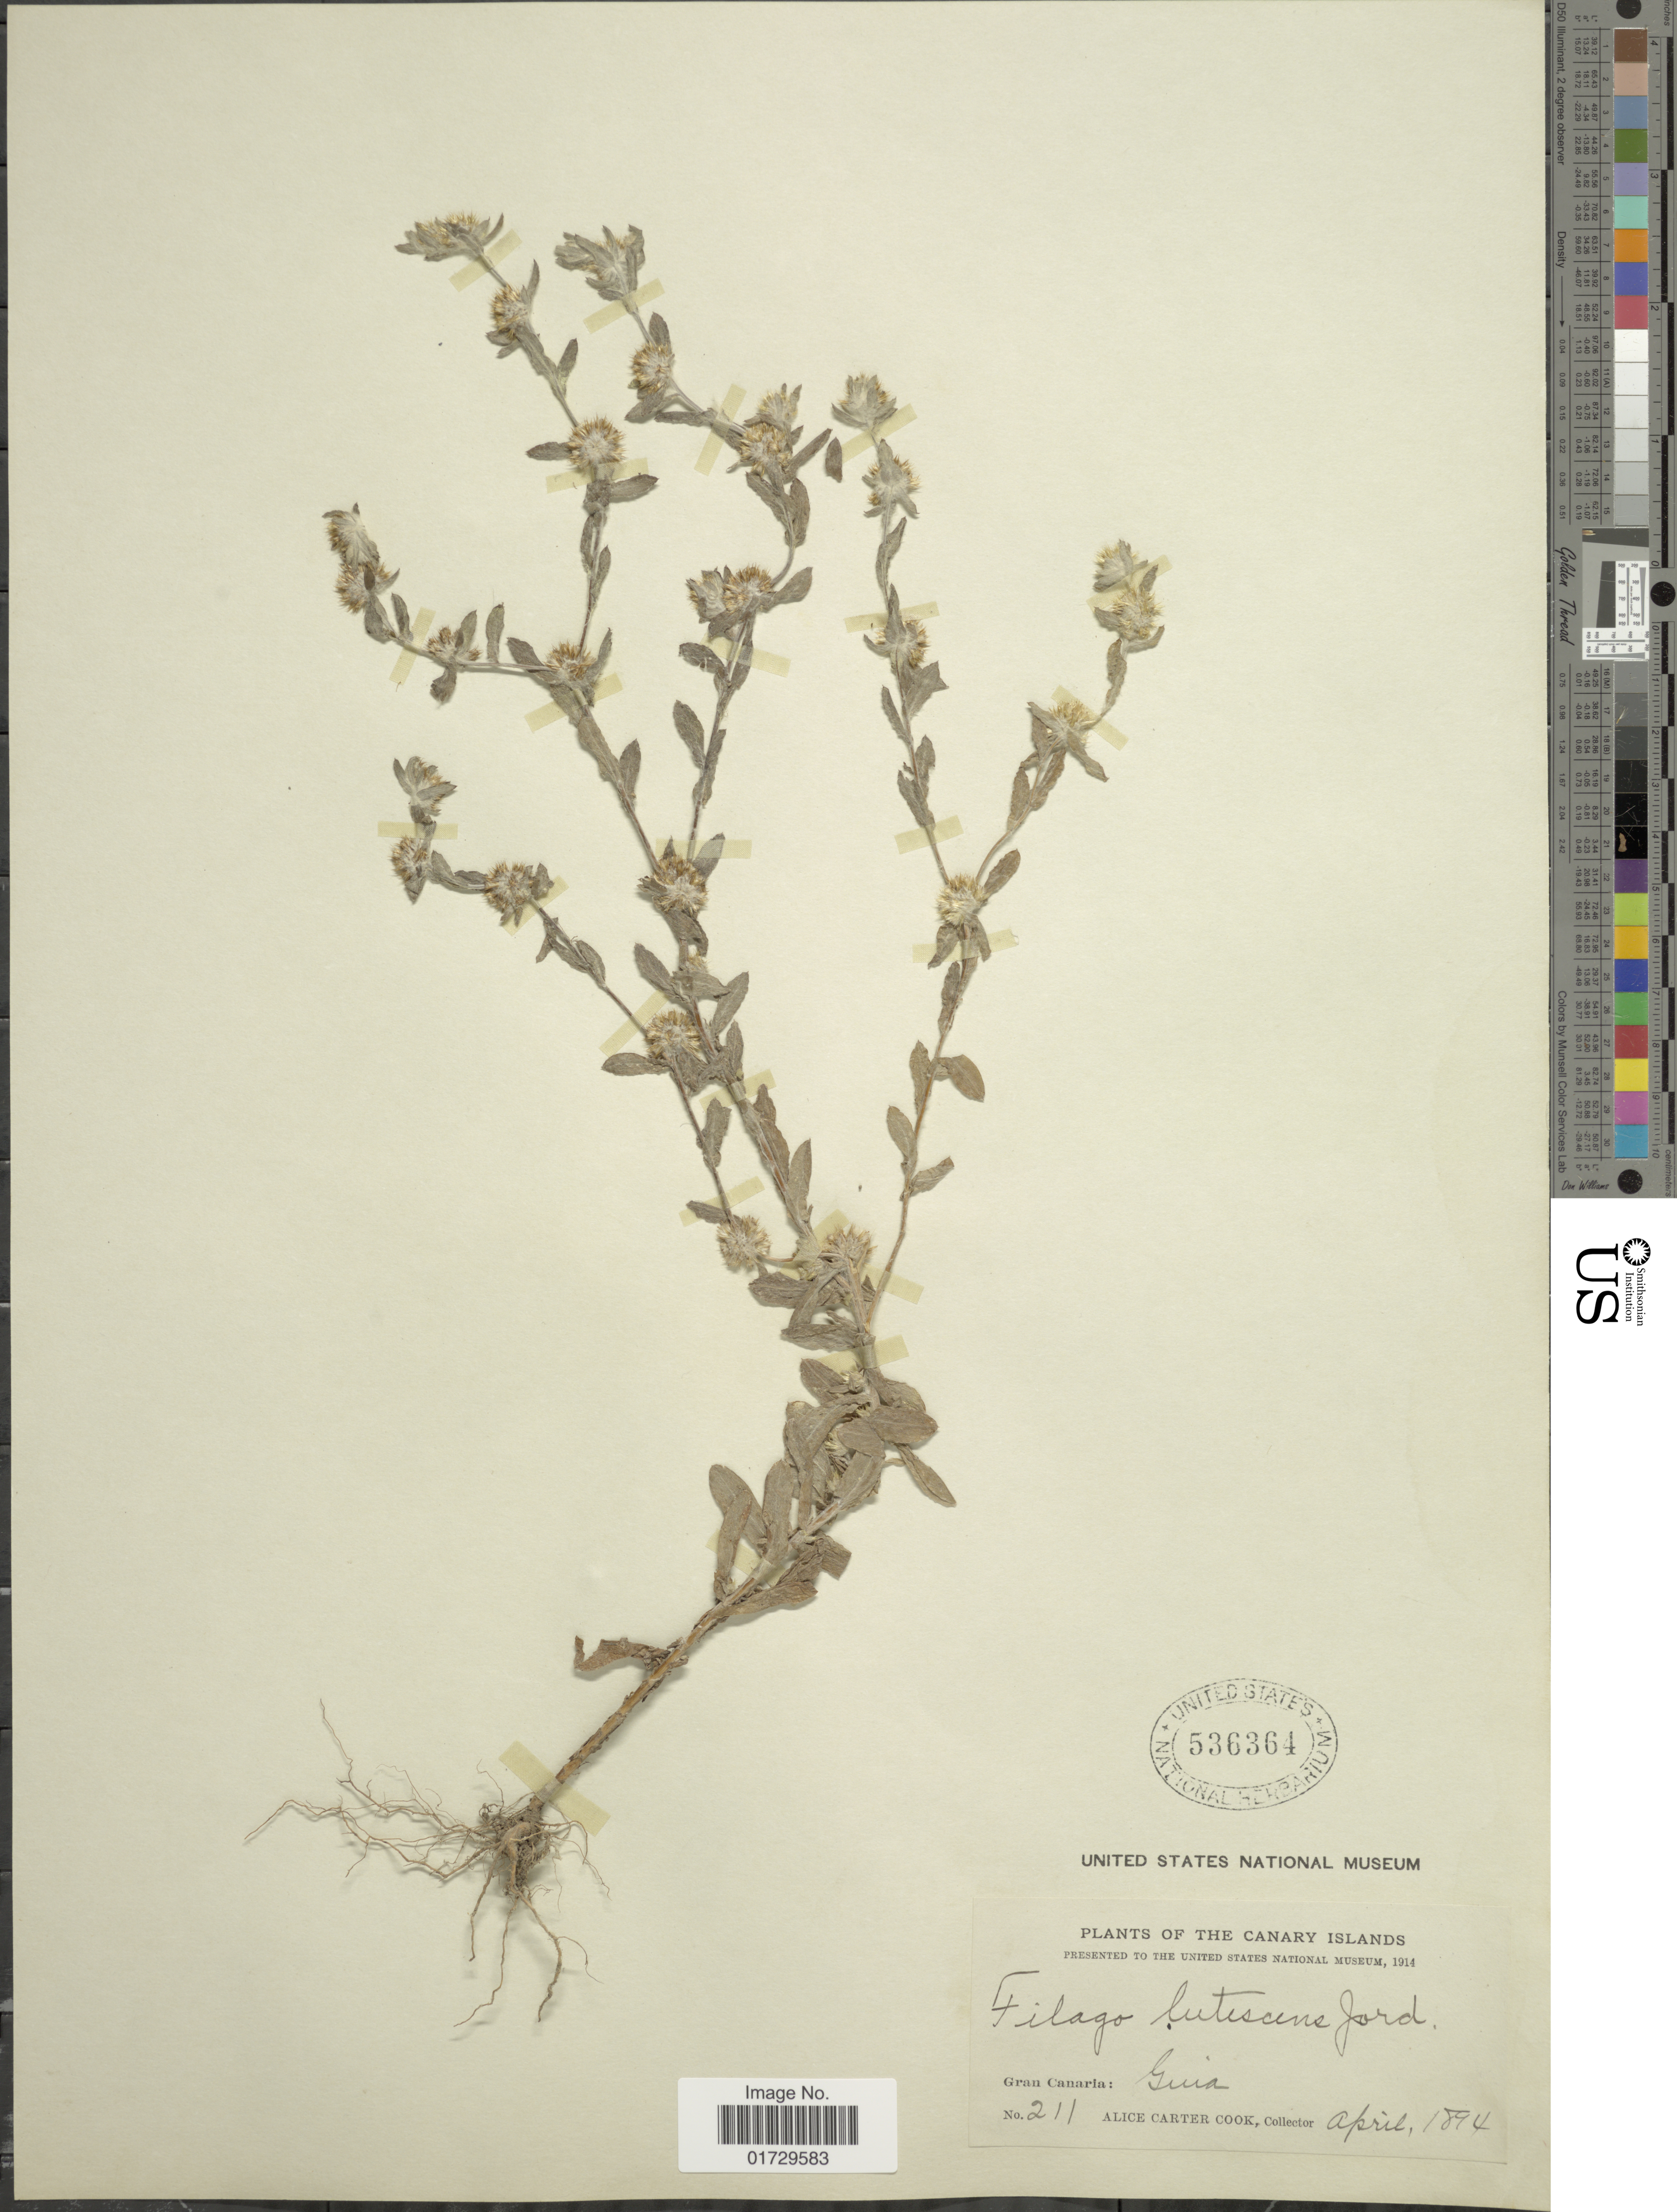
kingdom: Plantae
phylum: Tracheophyta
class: Magnoliopsida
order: Asterales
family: Asteraceae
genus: Filago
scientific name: Filago lutescens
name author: Jord.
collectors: Alice C. Cook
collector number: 211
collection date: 1894-04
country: Spain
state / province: Canarias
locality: Canary islands, Gran Canaria: Guia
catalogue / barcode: US 536364